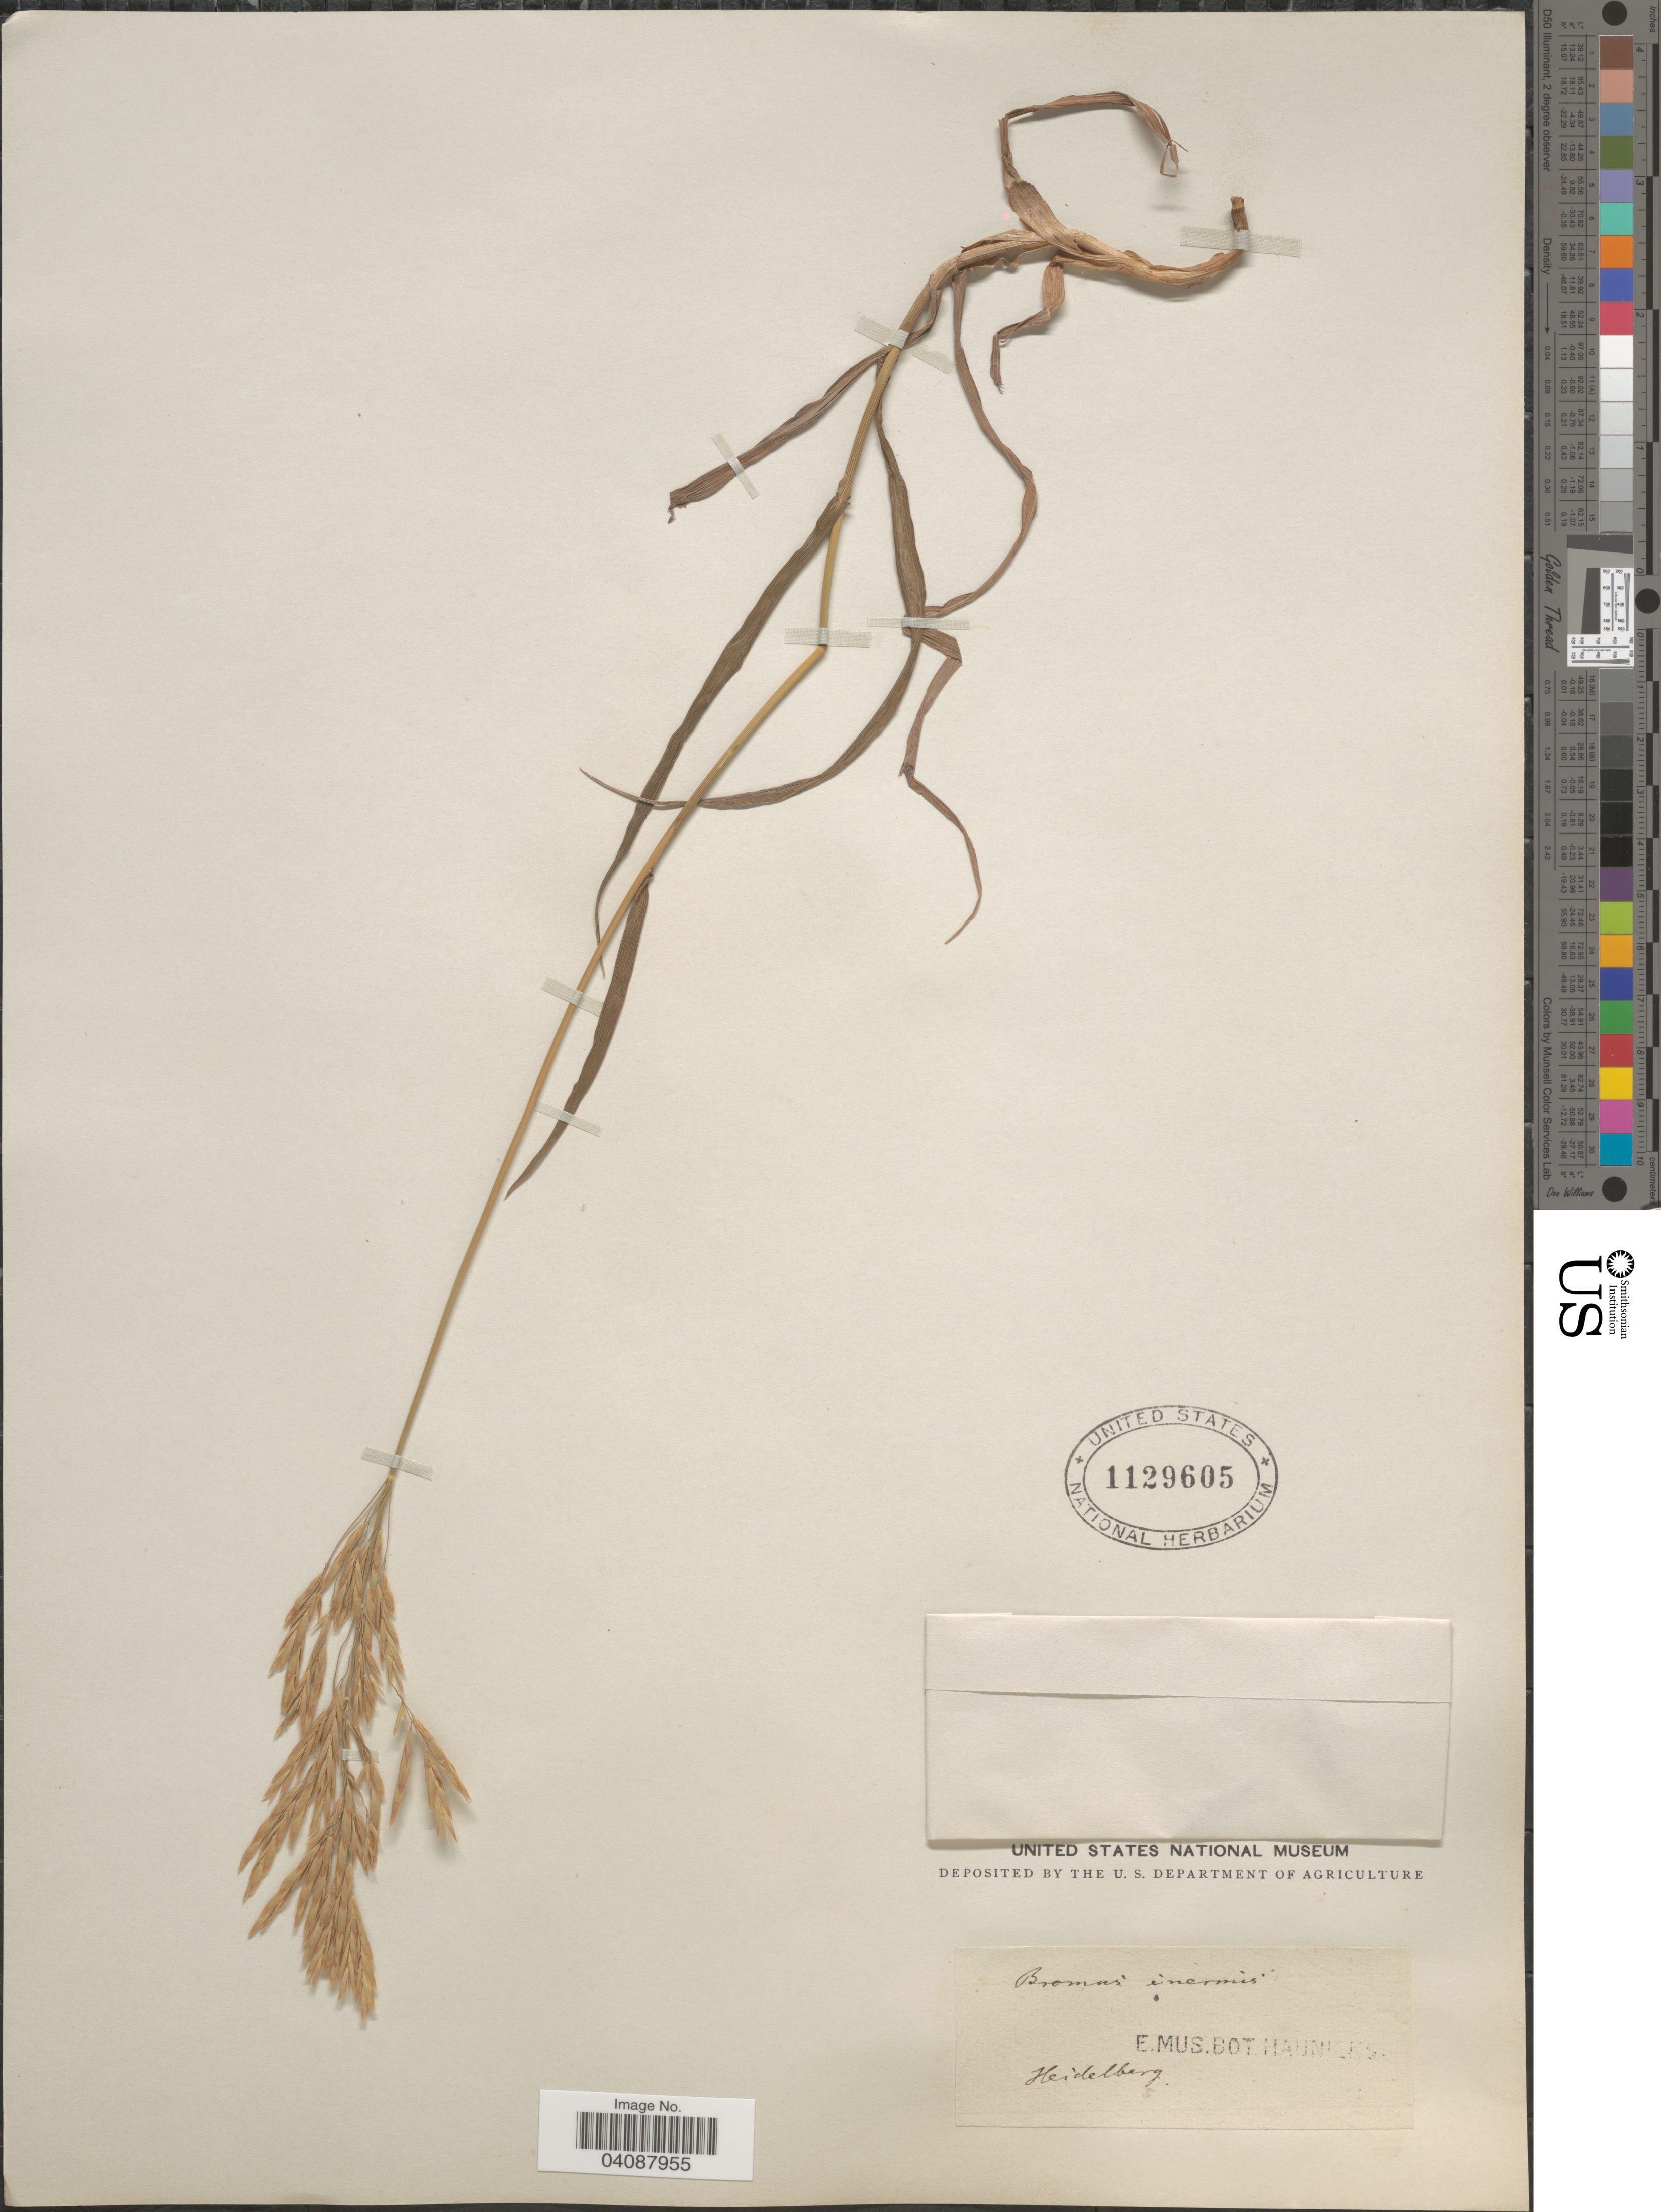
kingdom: Plantae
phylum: Tracheophyta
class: Liliopsida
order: Poales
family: Poaceae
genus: Bromus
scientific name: Bromus inermis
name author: Leyss.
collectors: ex Mus. Bot. Hauniense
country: Germany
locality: Heidelberg.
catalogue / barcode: US 1129605